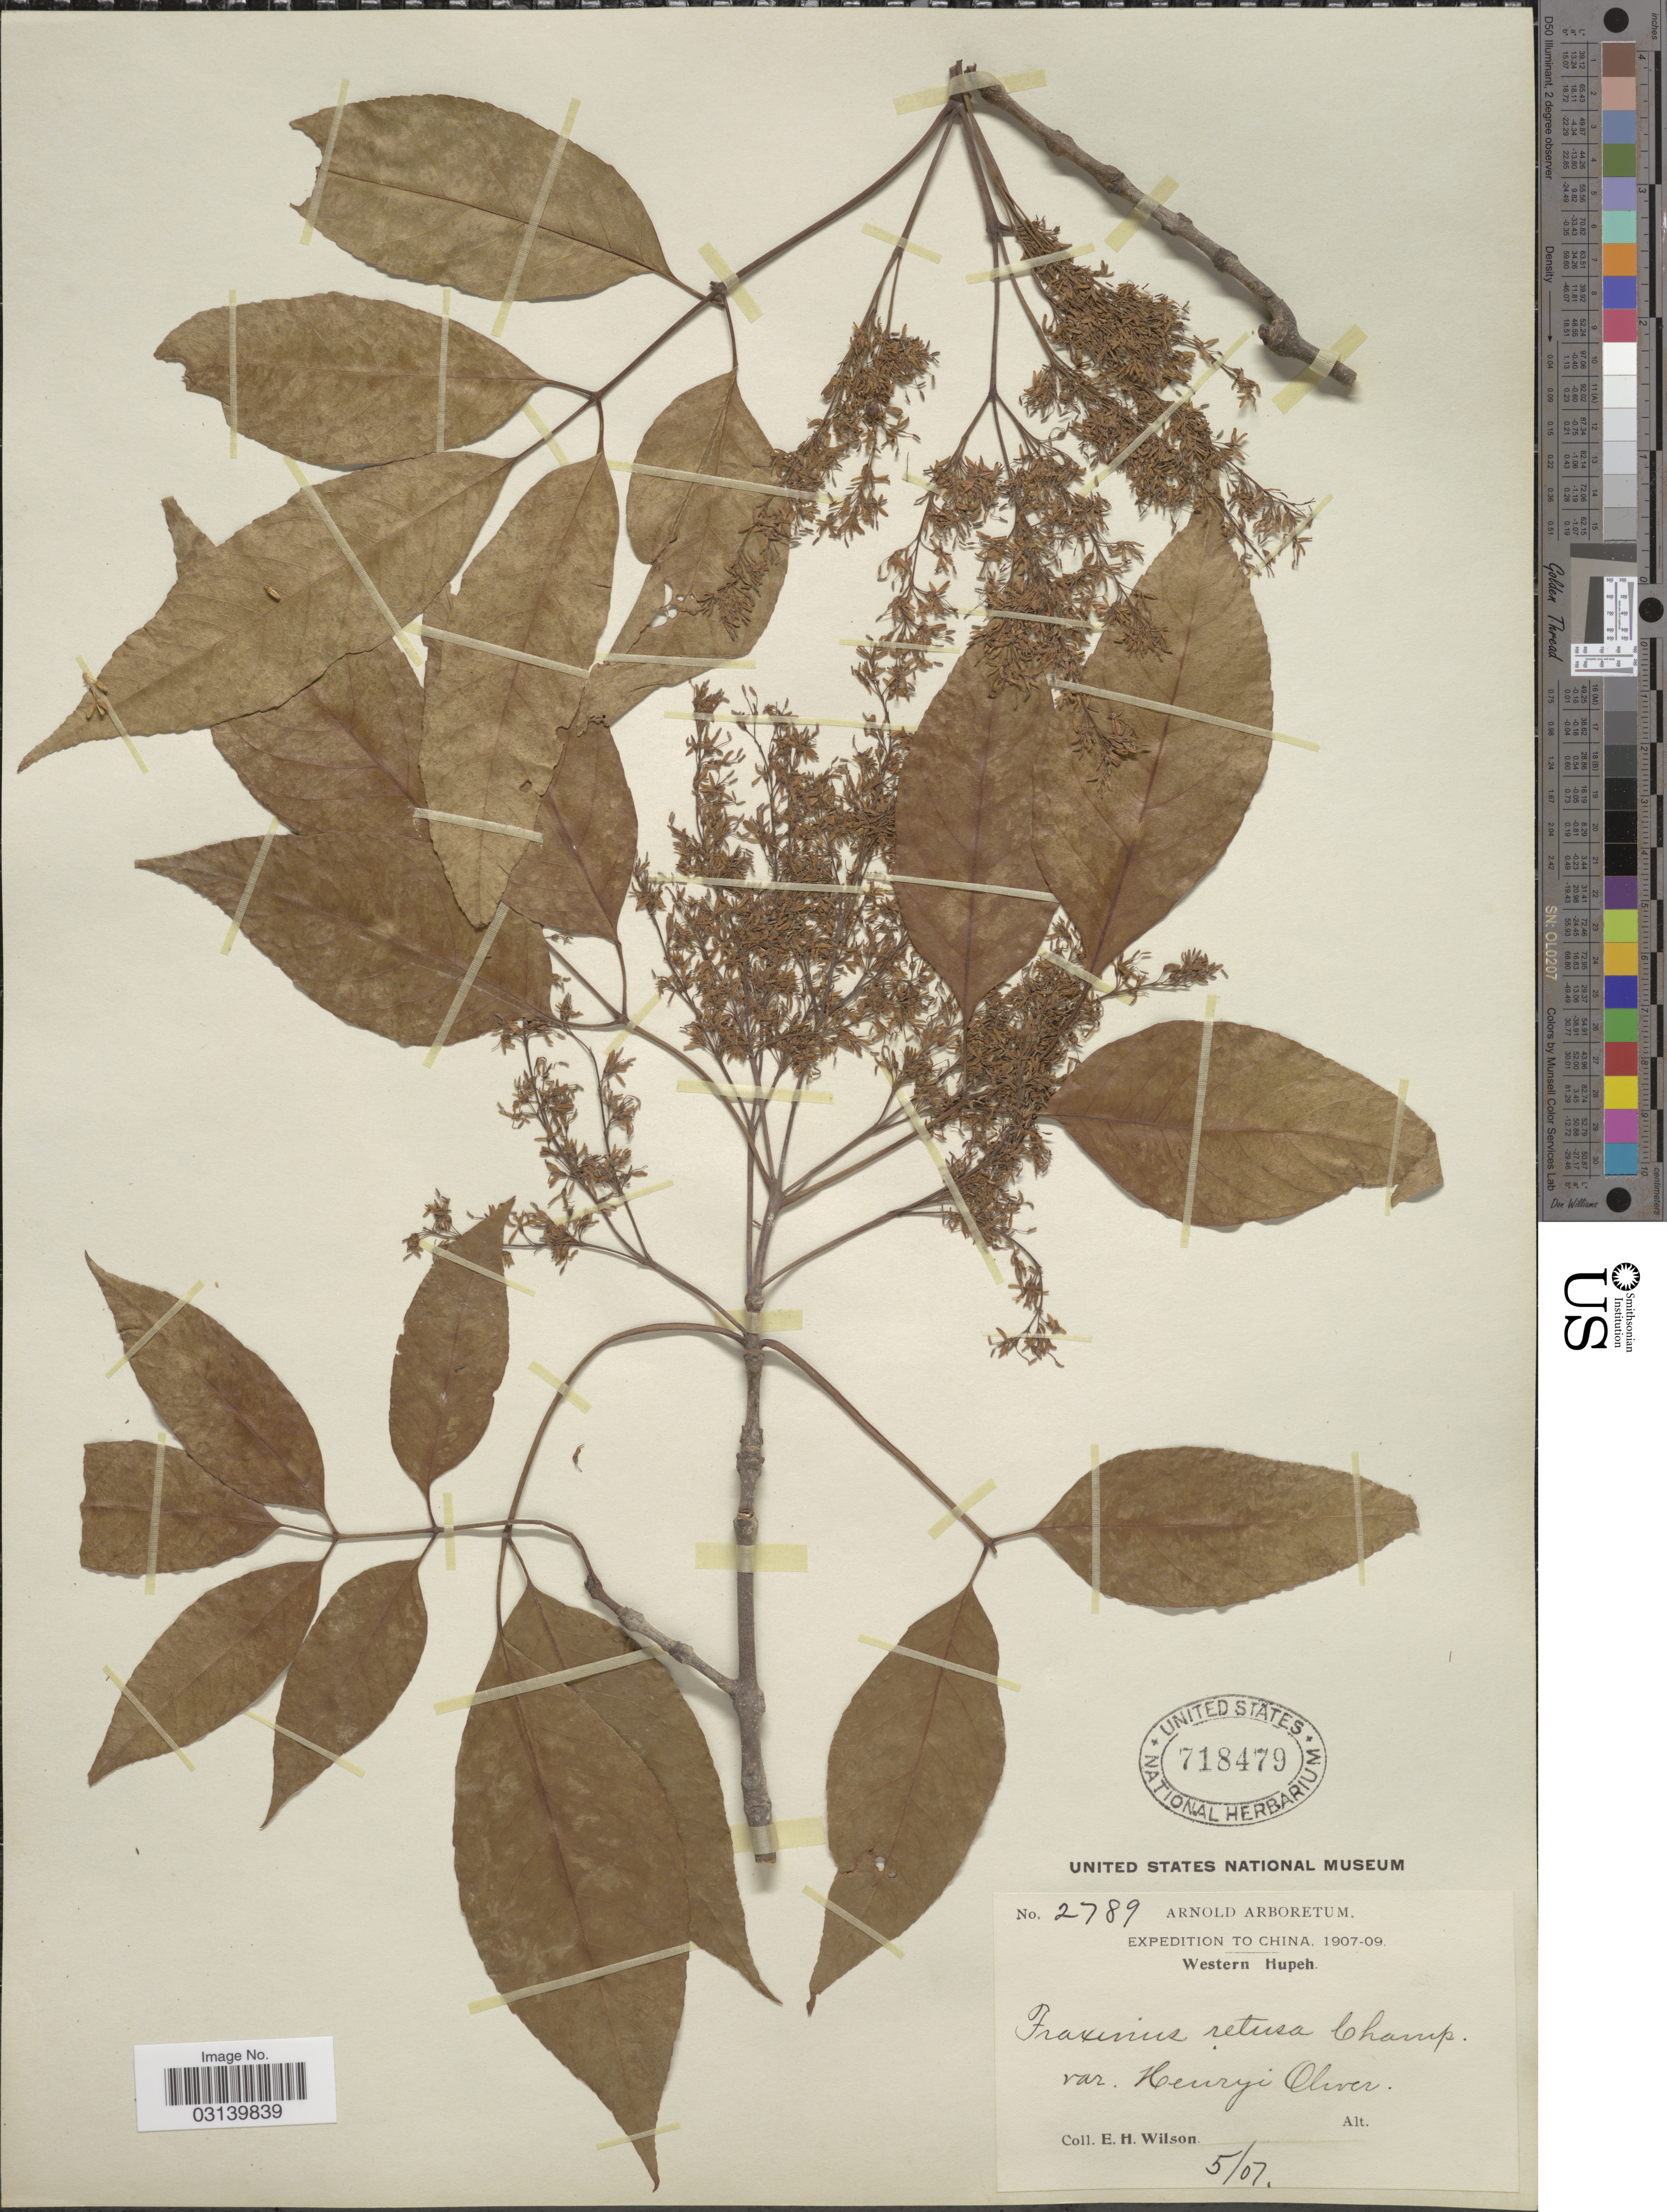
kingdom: Plantae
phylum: Tracheophyta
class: Magnoliopsida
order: Lamiales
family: Oleaceae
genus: Fraxinus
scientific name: Fraxinus championii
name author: Little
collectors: E. Wilson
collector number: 2789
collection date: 1907-05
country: China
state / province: Hubei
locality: Western Hupeh.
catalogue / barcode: US 718479